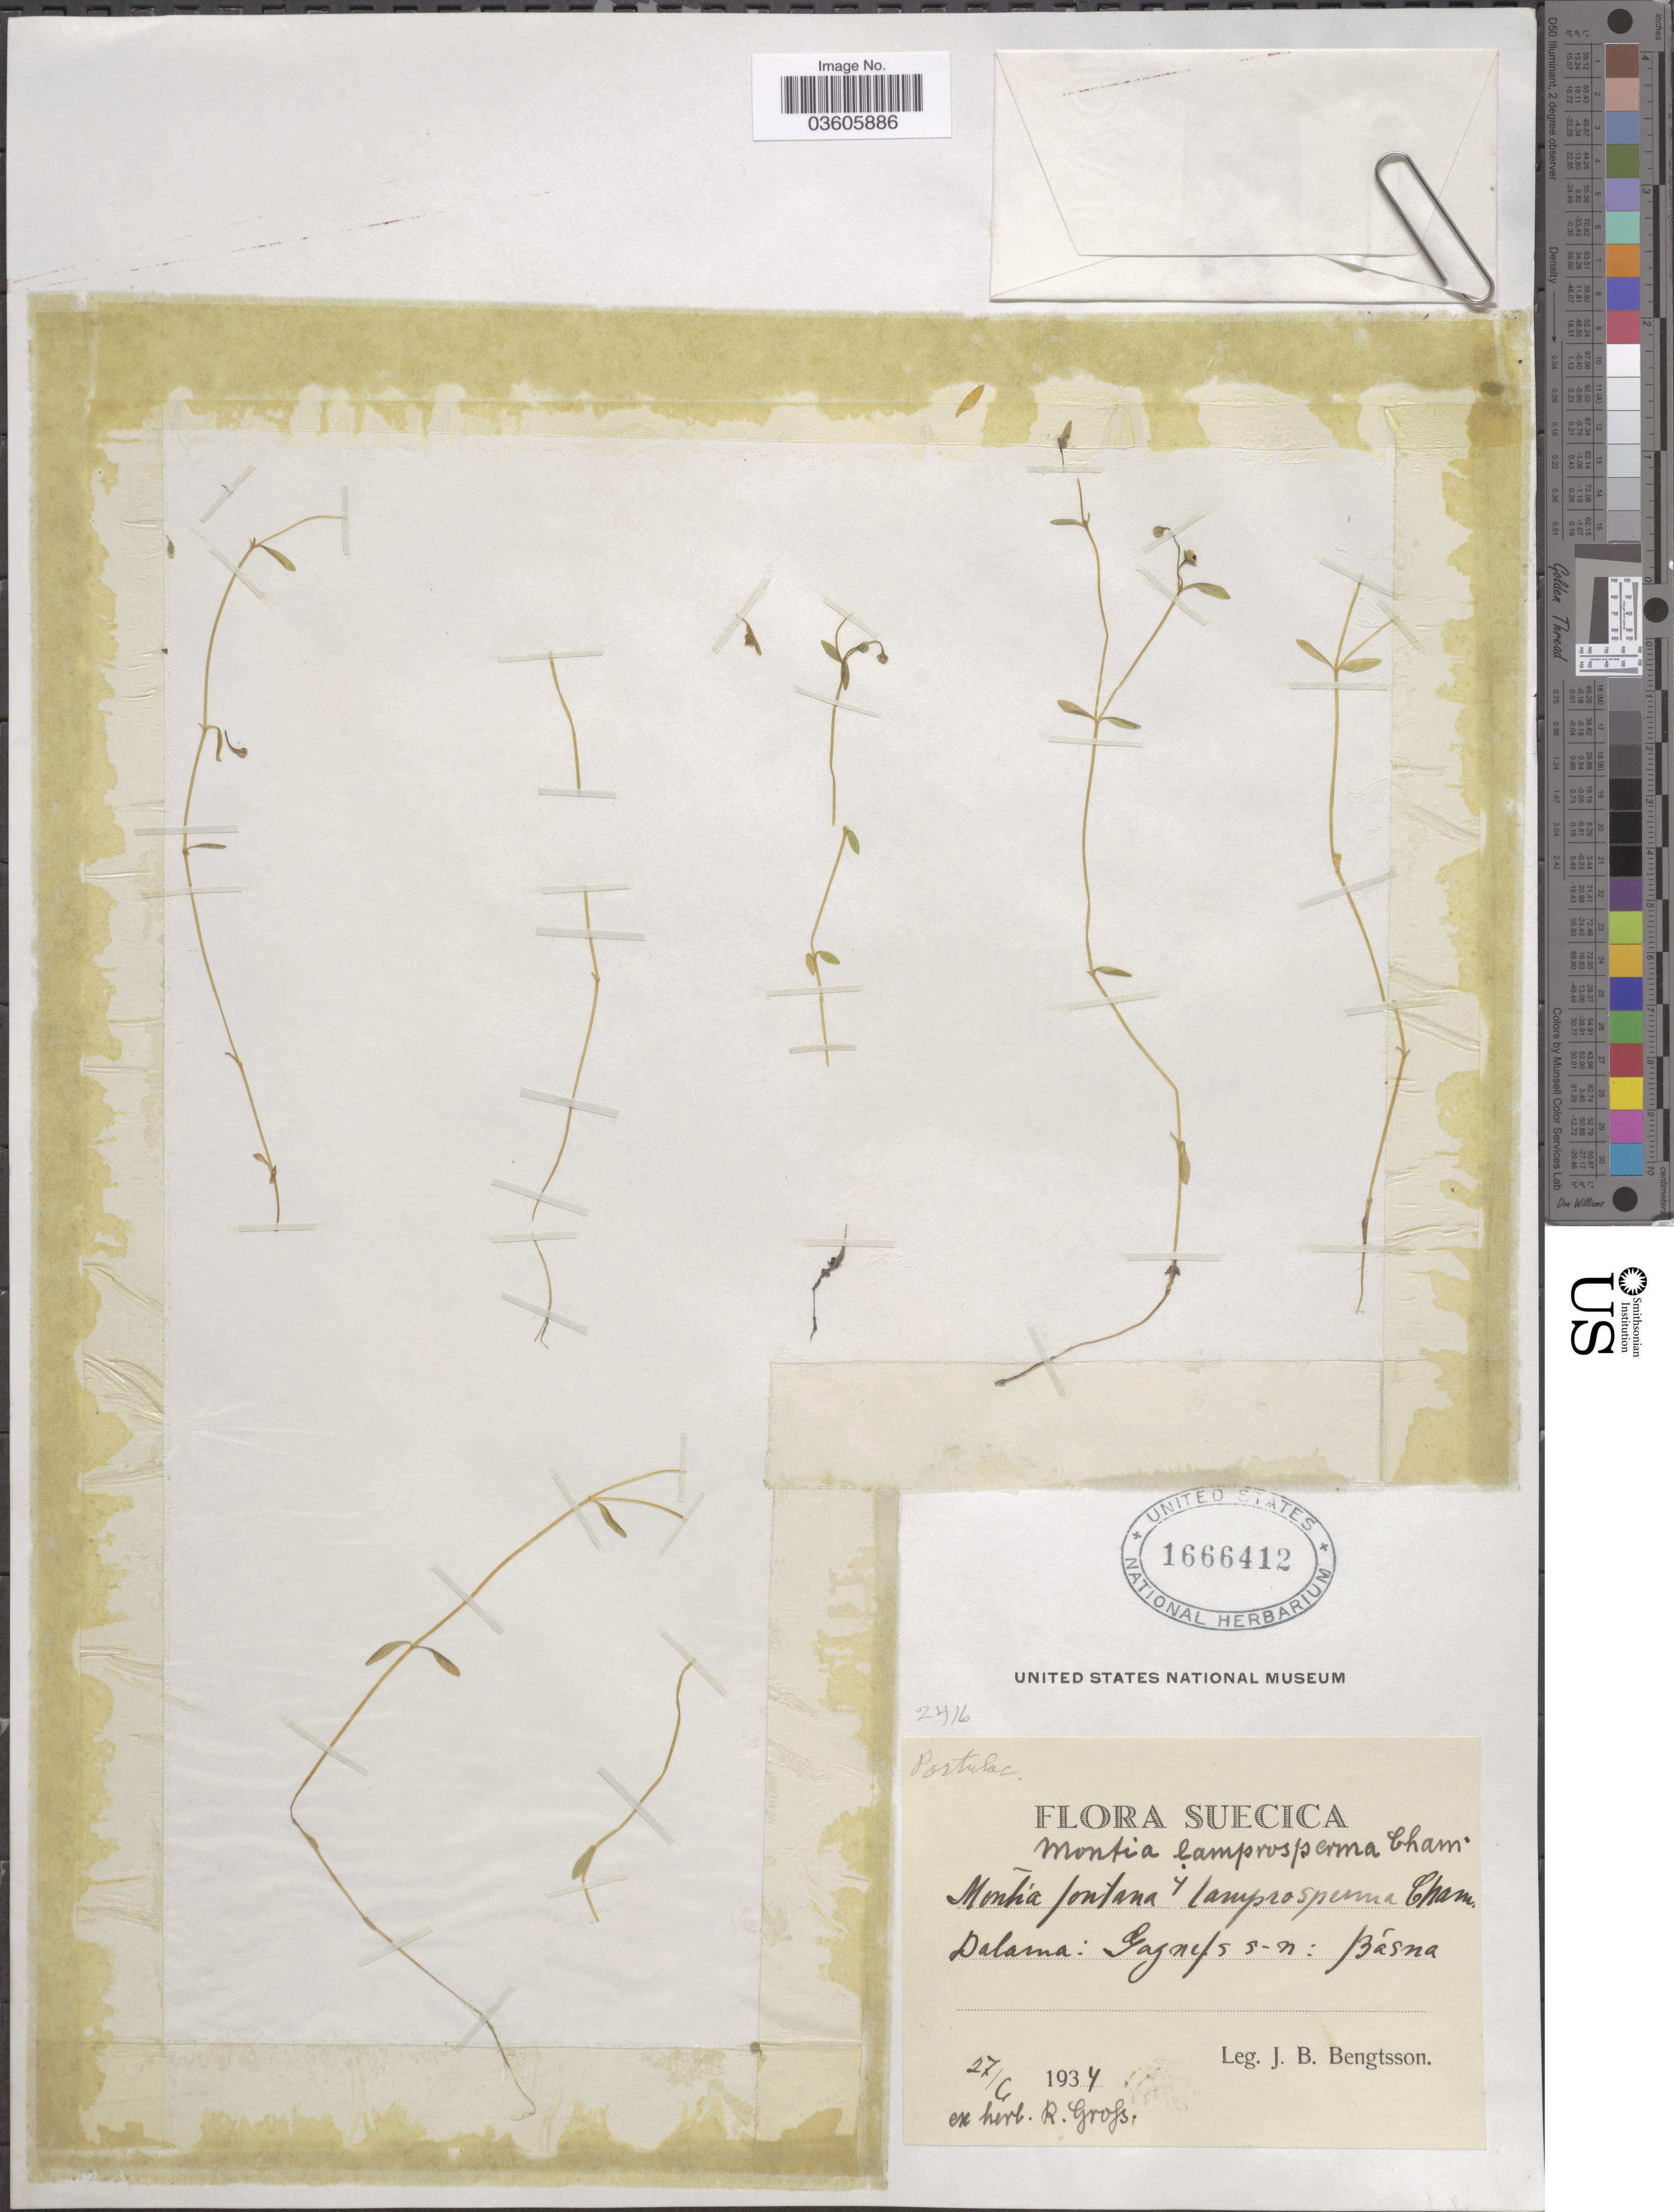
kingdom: Plantae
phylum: Tracheophyta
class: Magnoliopsida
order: Caryophyllales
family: Montiaceae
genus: Montia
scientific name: Montia lamprosperma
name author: Cham.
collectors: J. Bengtsson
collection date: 1934-06-27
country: Sweden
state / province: Dalarna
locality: Suecica. Gagnefs s-n: Básna.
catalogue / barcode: US 1666412